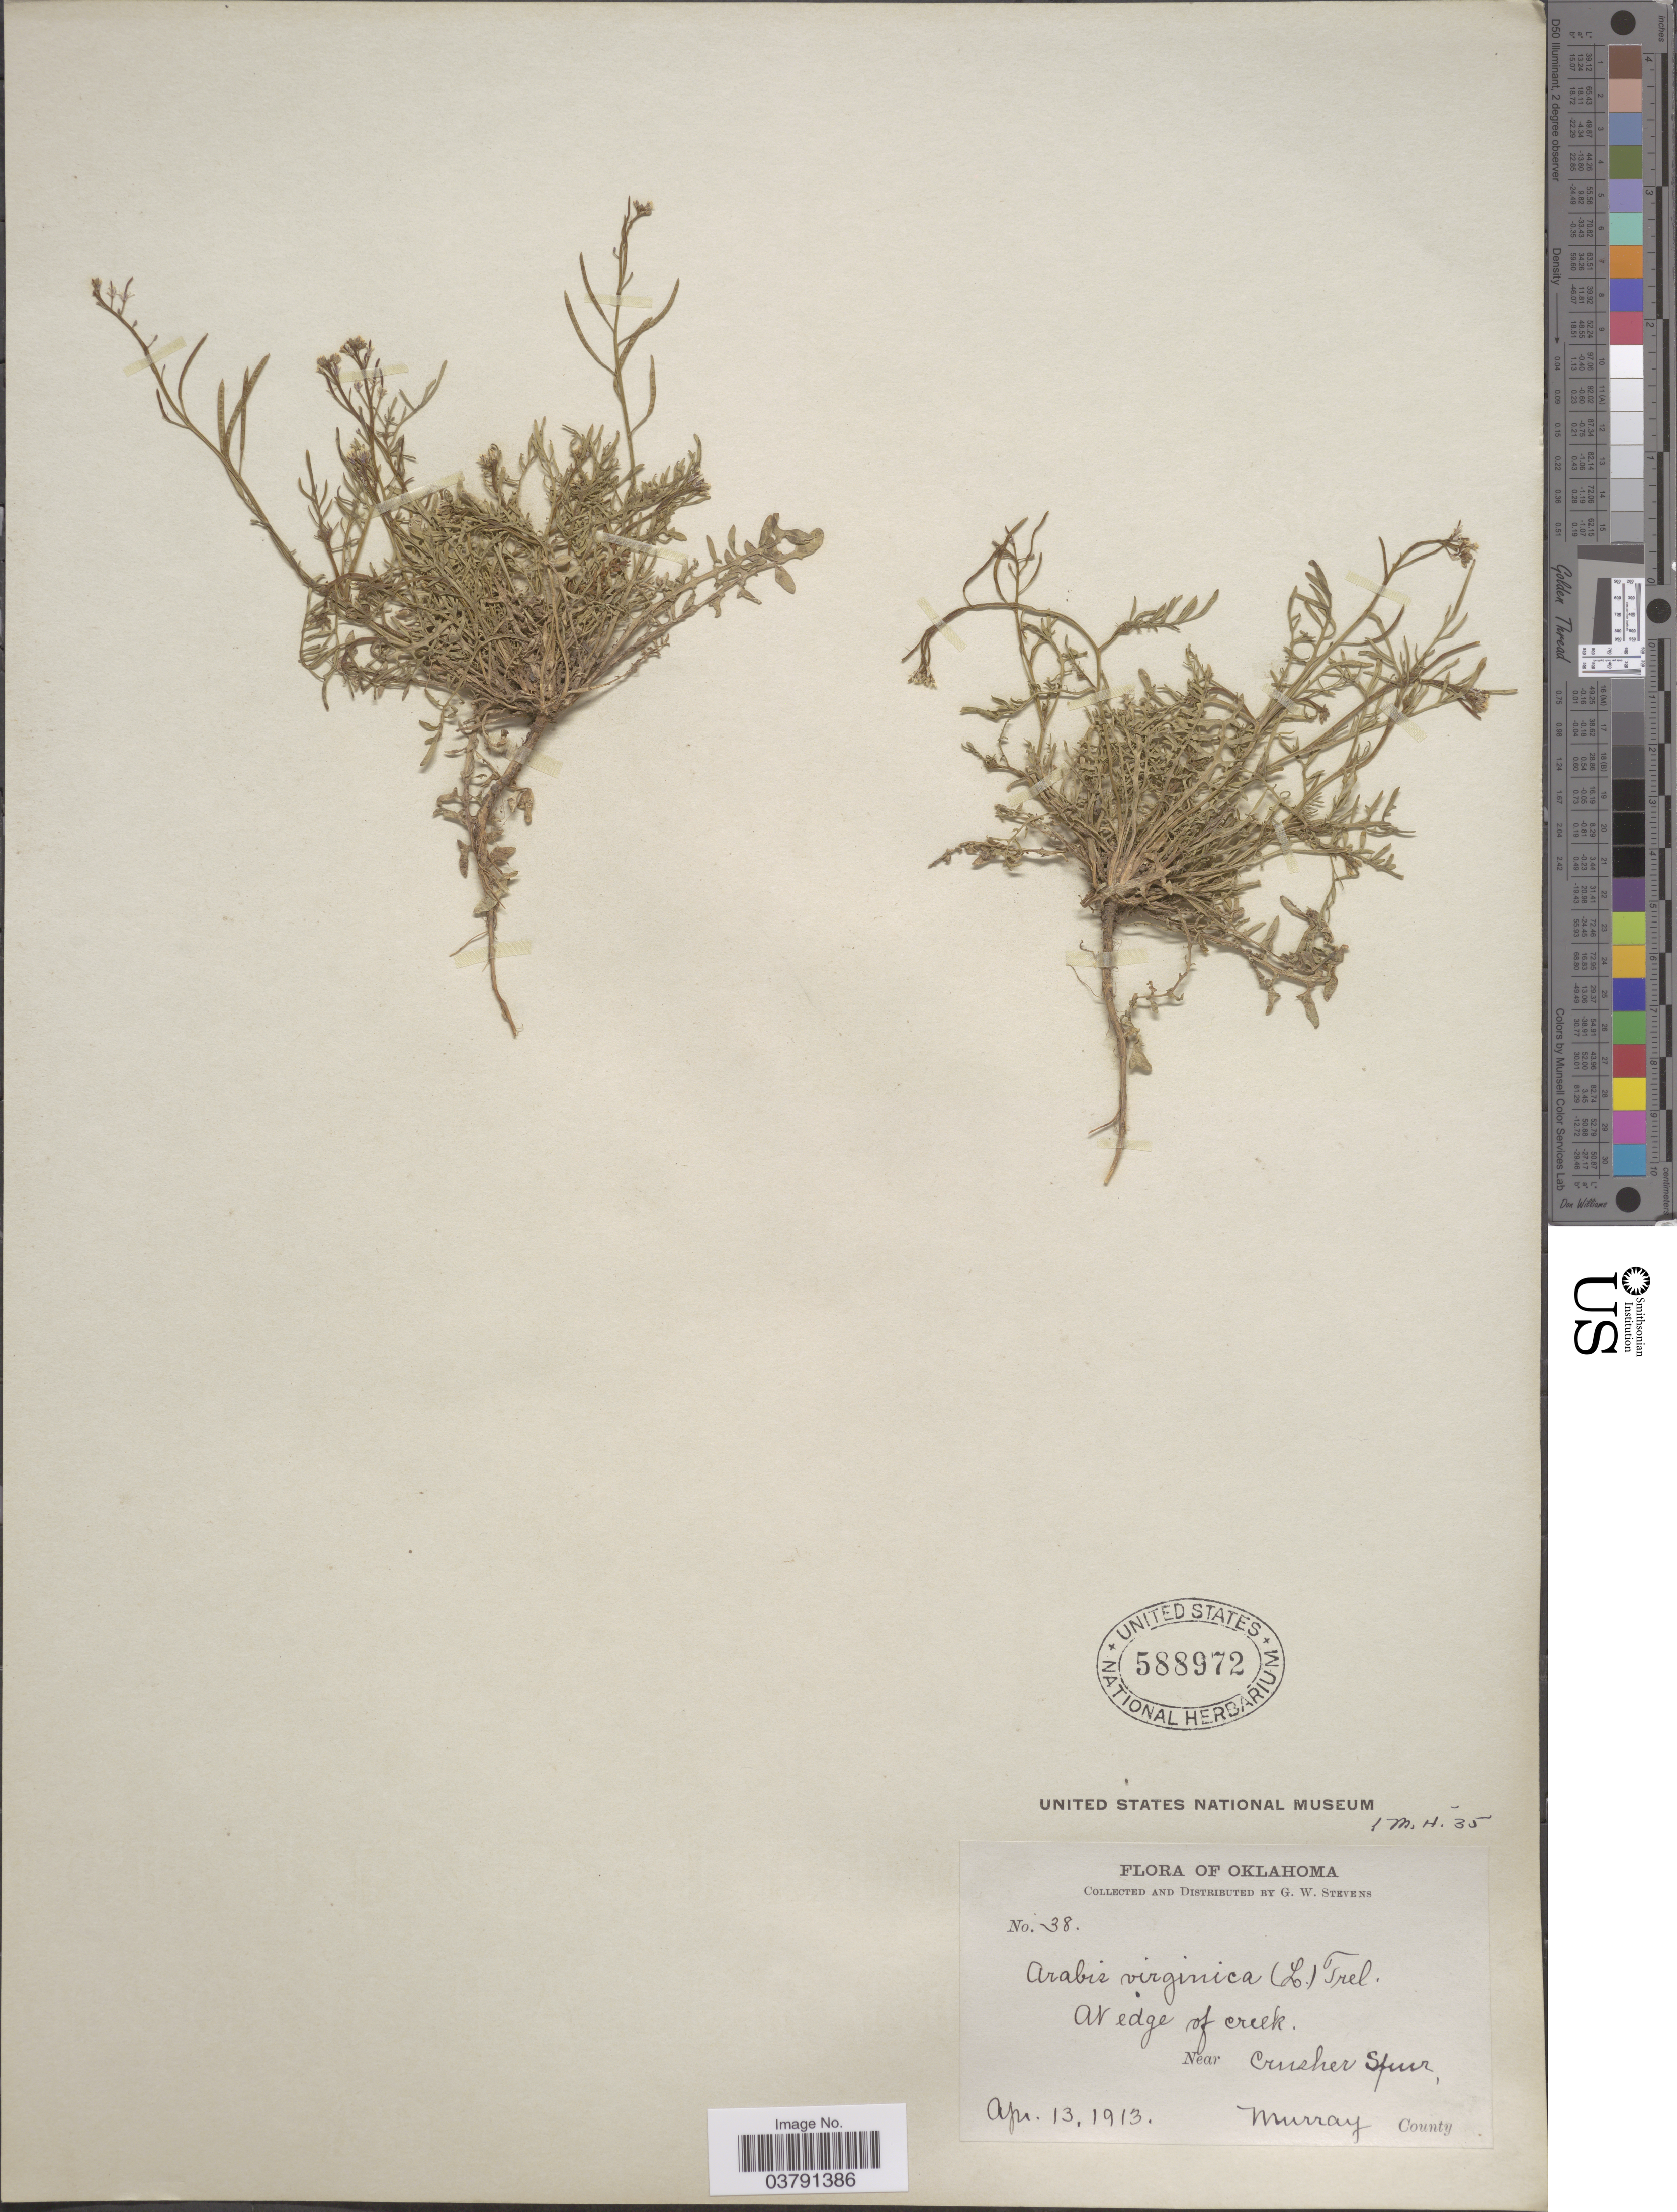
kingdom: Plantae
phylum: Tracheophyta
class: Magnoliopsida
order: Brassicales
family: Brassicaceae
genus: Planodes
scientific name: Planodes virginicum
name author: (L.) Greene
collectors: G. W. Stevens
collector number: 38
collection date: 1913-04-13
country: United States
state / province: Oklahoma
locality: At edge of creek. Near Crusher Spur. Murray County.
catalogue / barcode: US 588972